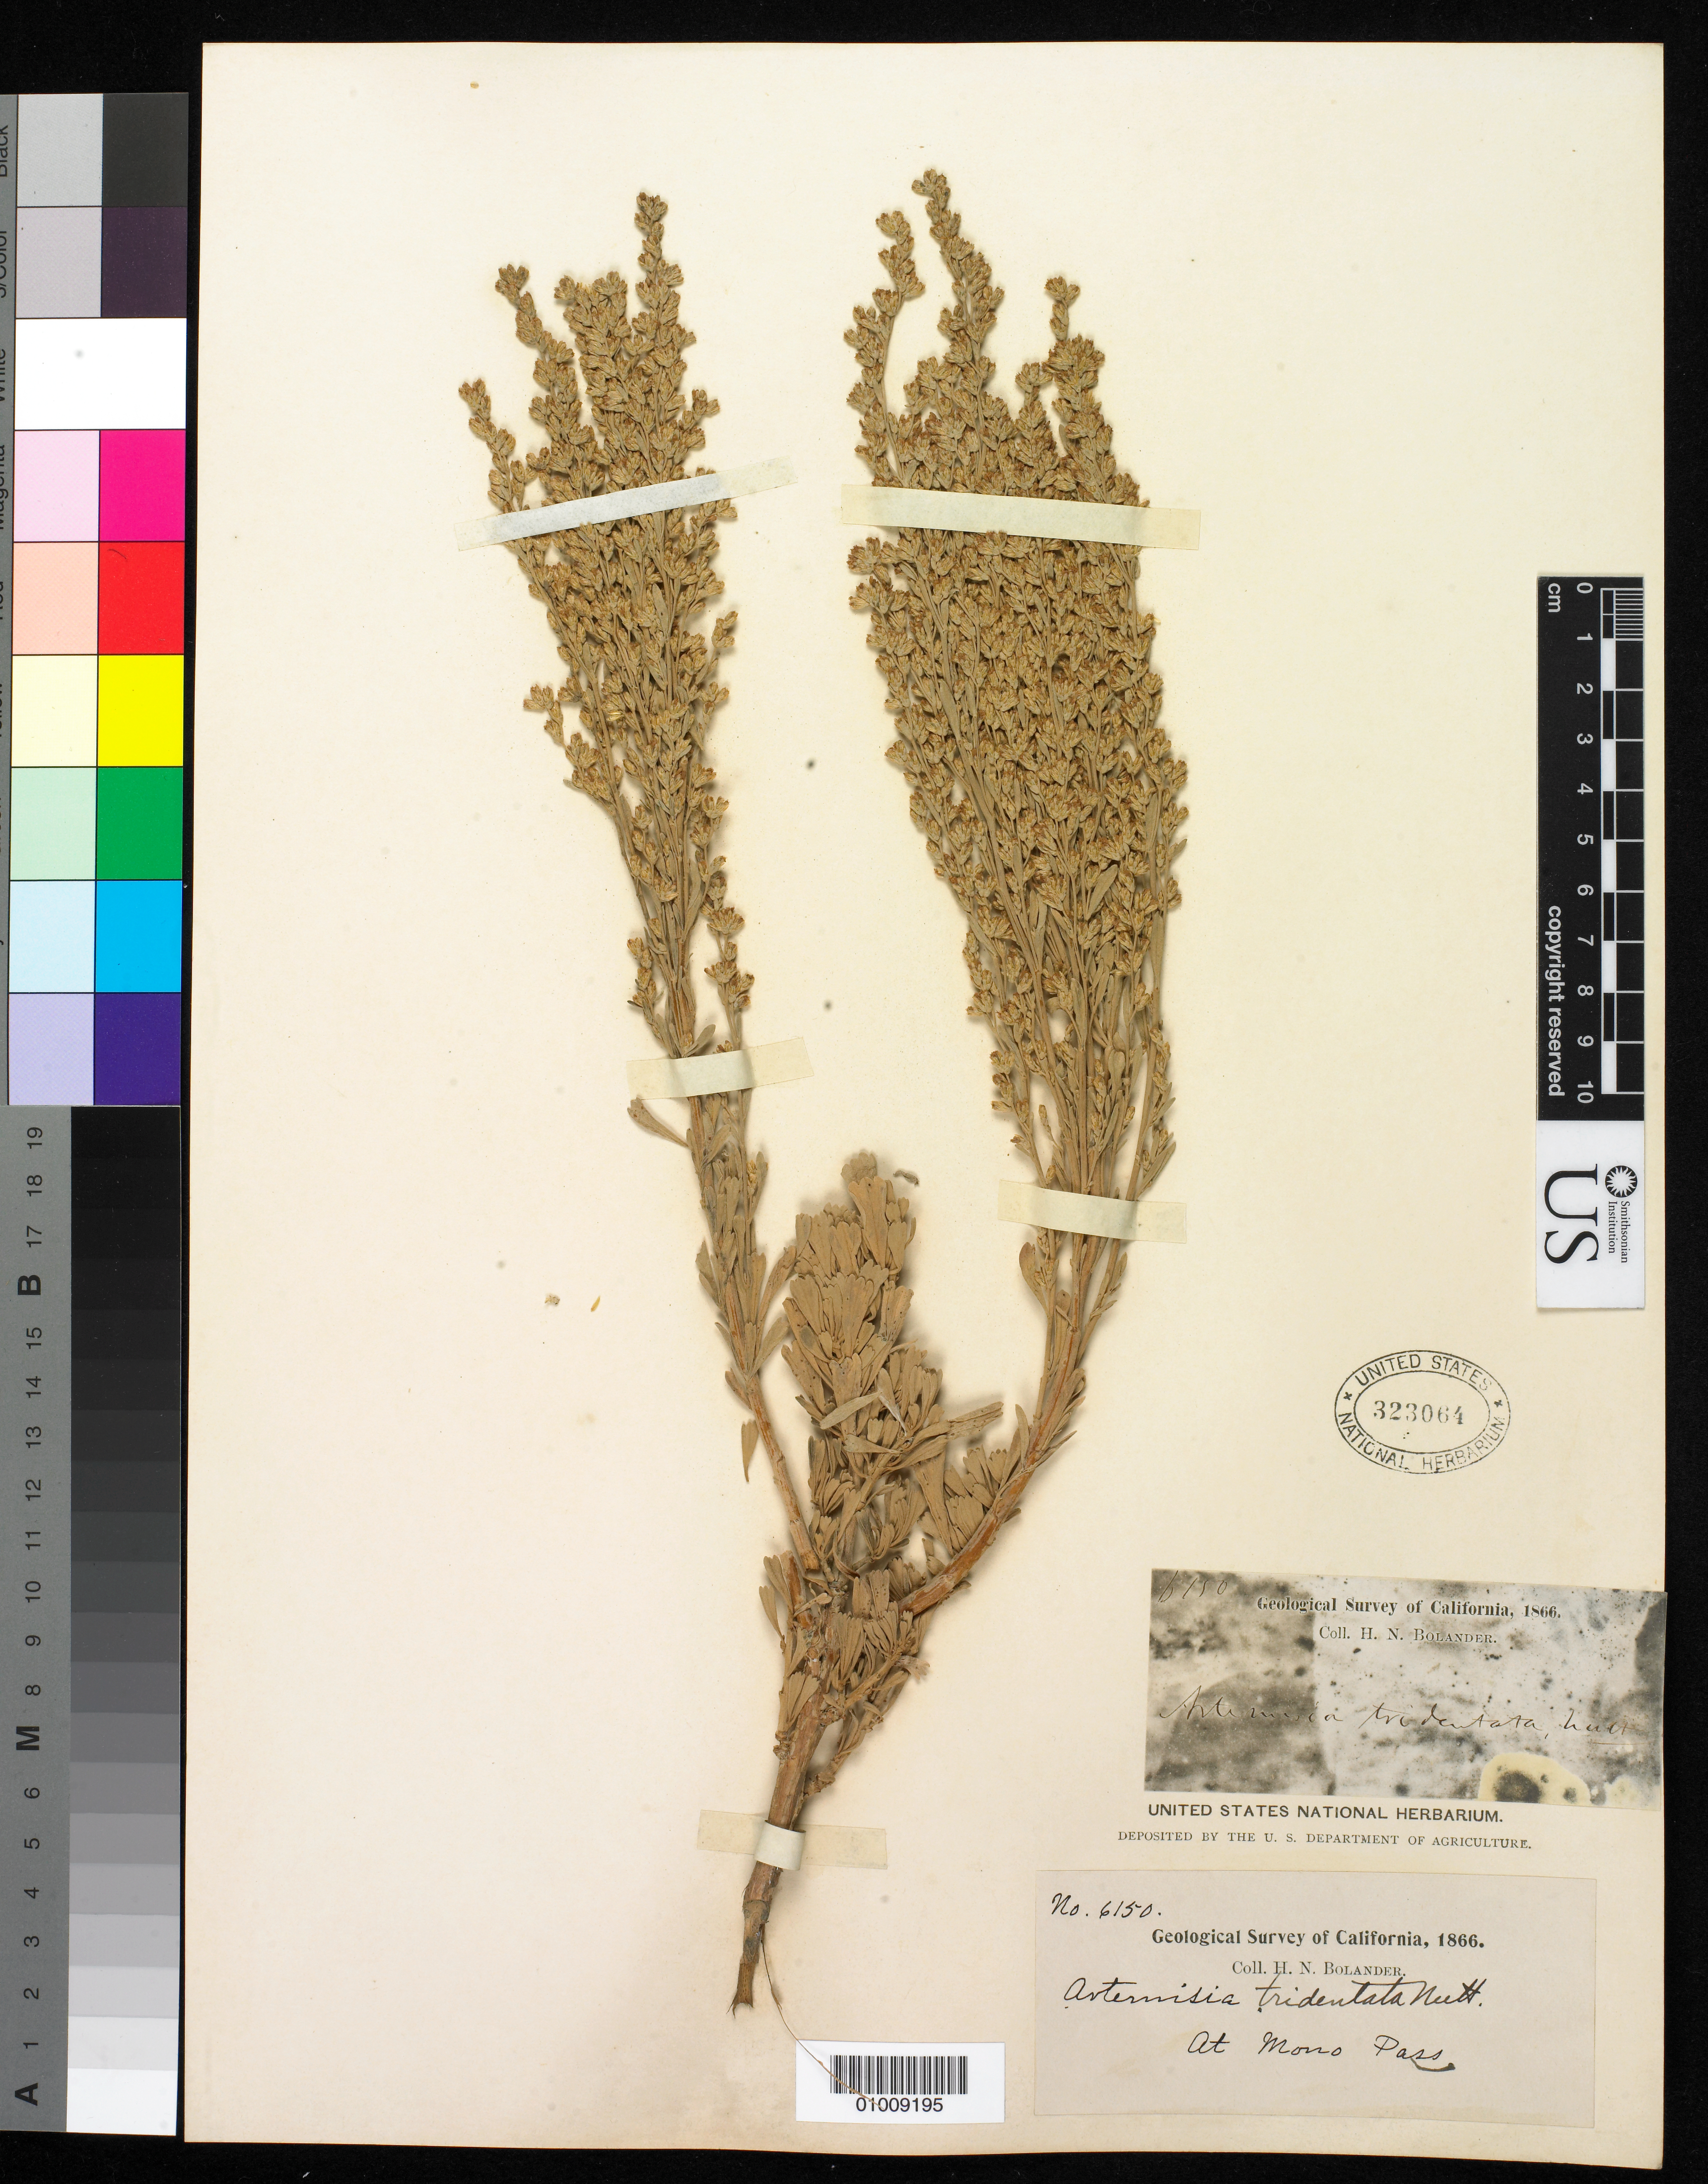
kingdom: Plantae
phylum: Tracheophyta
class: Magnoliopsida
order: Asterales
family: Asteraceae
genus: Artemisia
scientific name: Artemisia tridentata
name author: Nutt.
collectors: H. Bolander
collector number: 6150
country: United States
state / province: California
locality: At Morro Pass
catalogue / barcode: US 323064